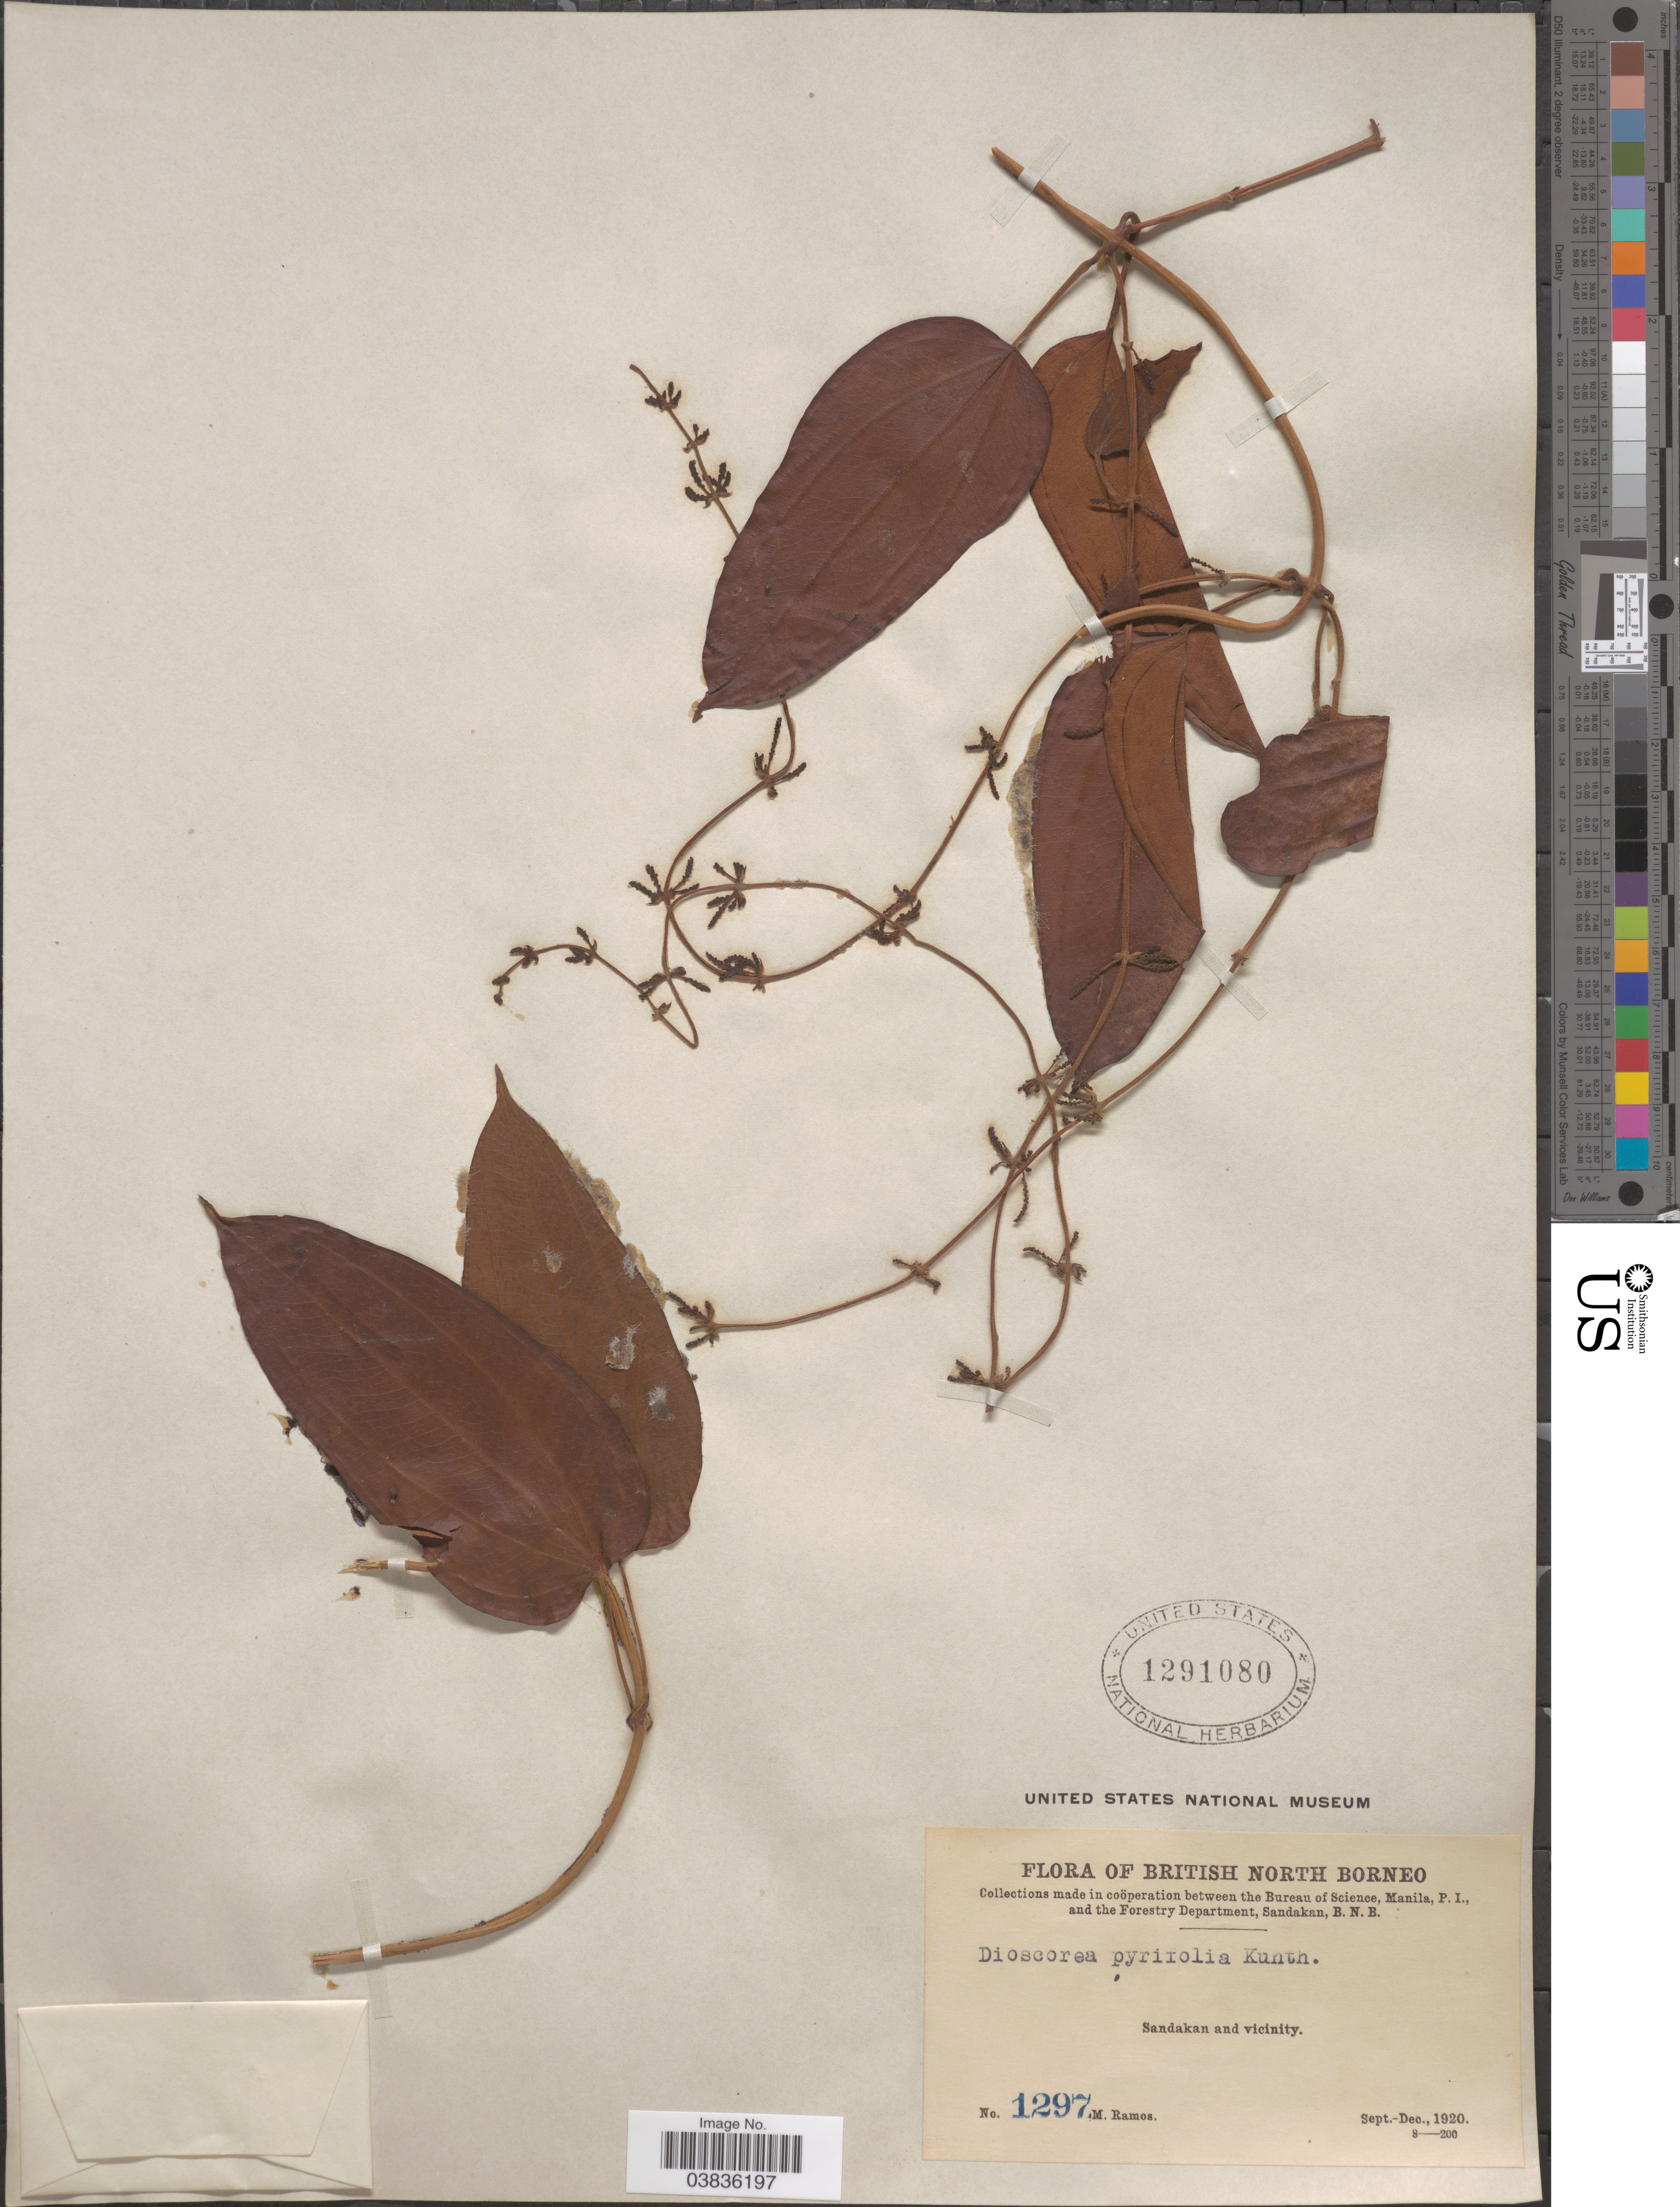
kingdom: Plantae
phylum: Tracheophyta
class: Liliopsida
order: Dioscoreales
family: Dioscoreaceae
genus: Dioscorea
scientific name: Dioscorea pyrifolia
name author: Kunth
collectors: M. Ramos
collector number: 1297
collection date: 1920-09/1920-12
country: Malaysia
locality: British North Borneo. Sandakan and vicinity.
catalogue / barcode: US 1291080